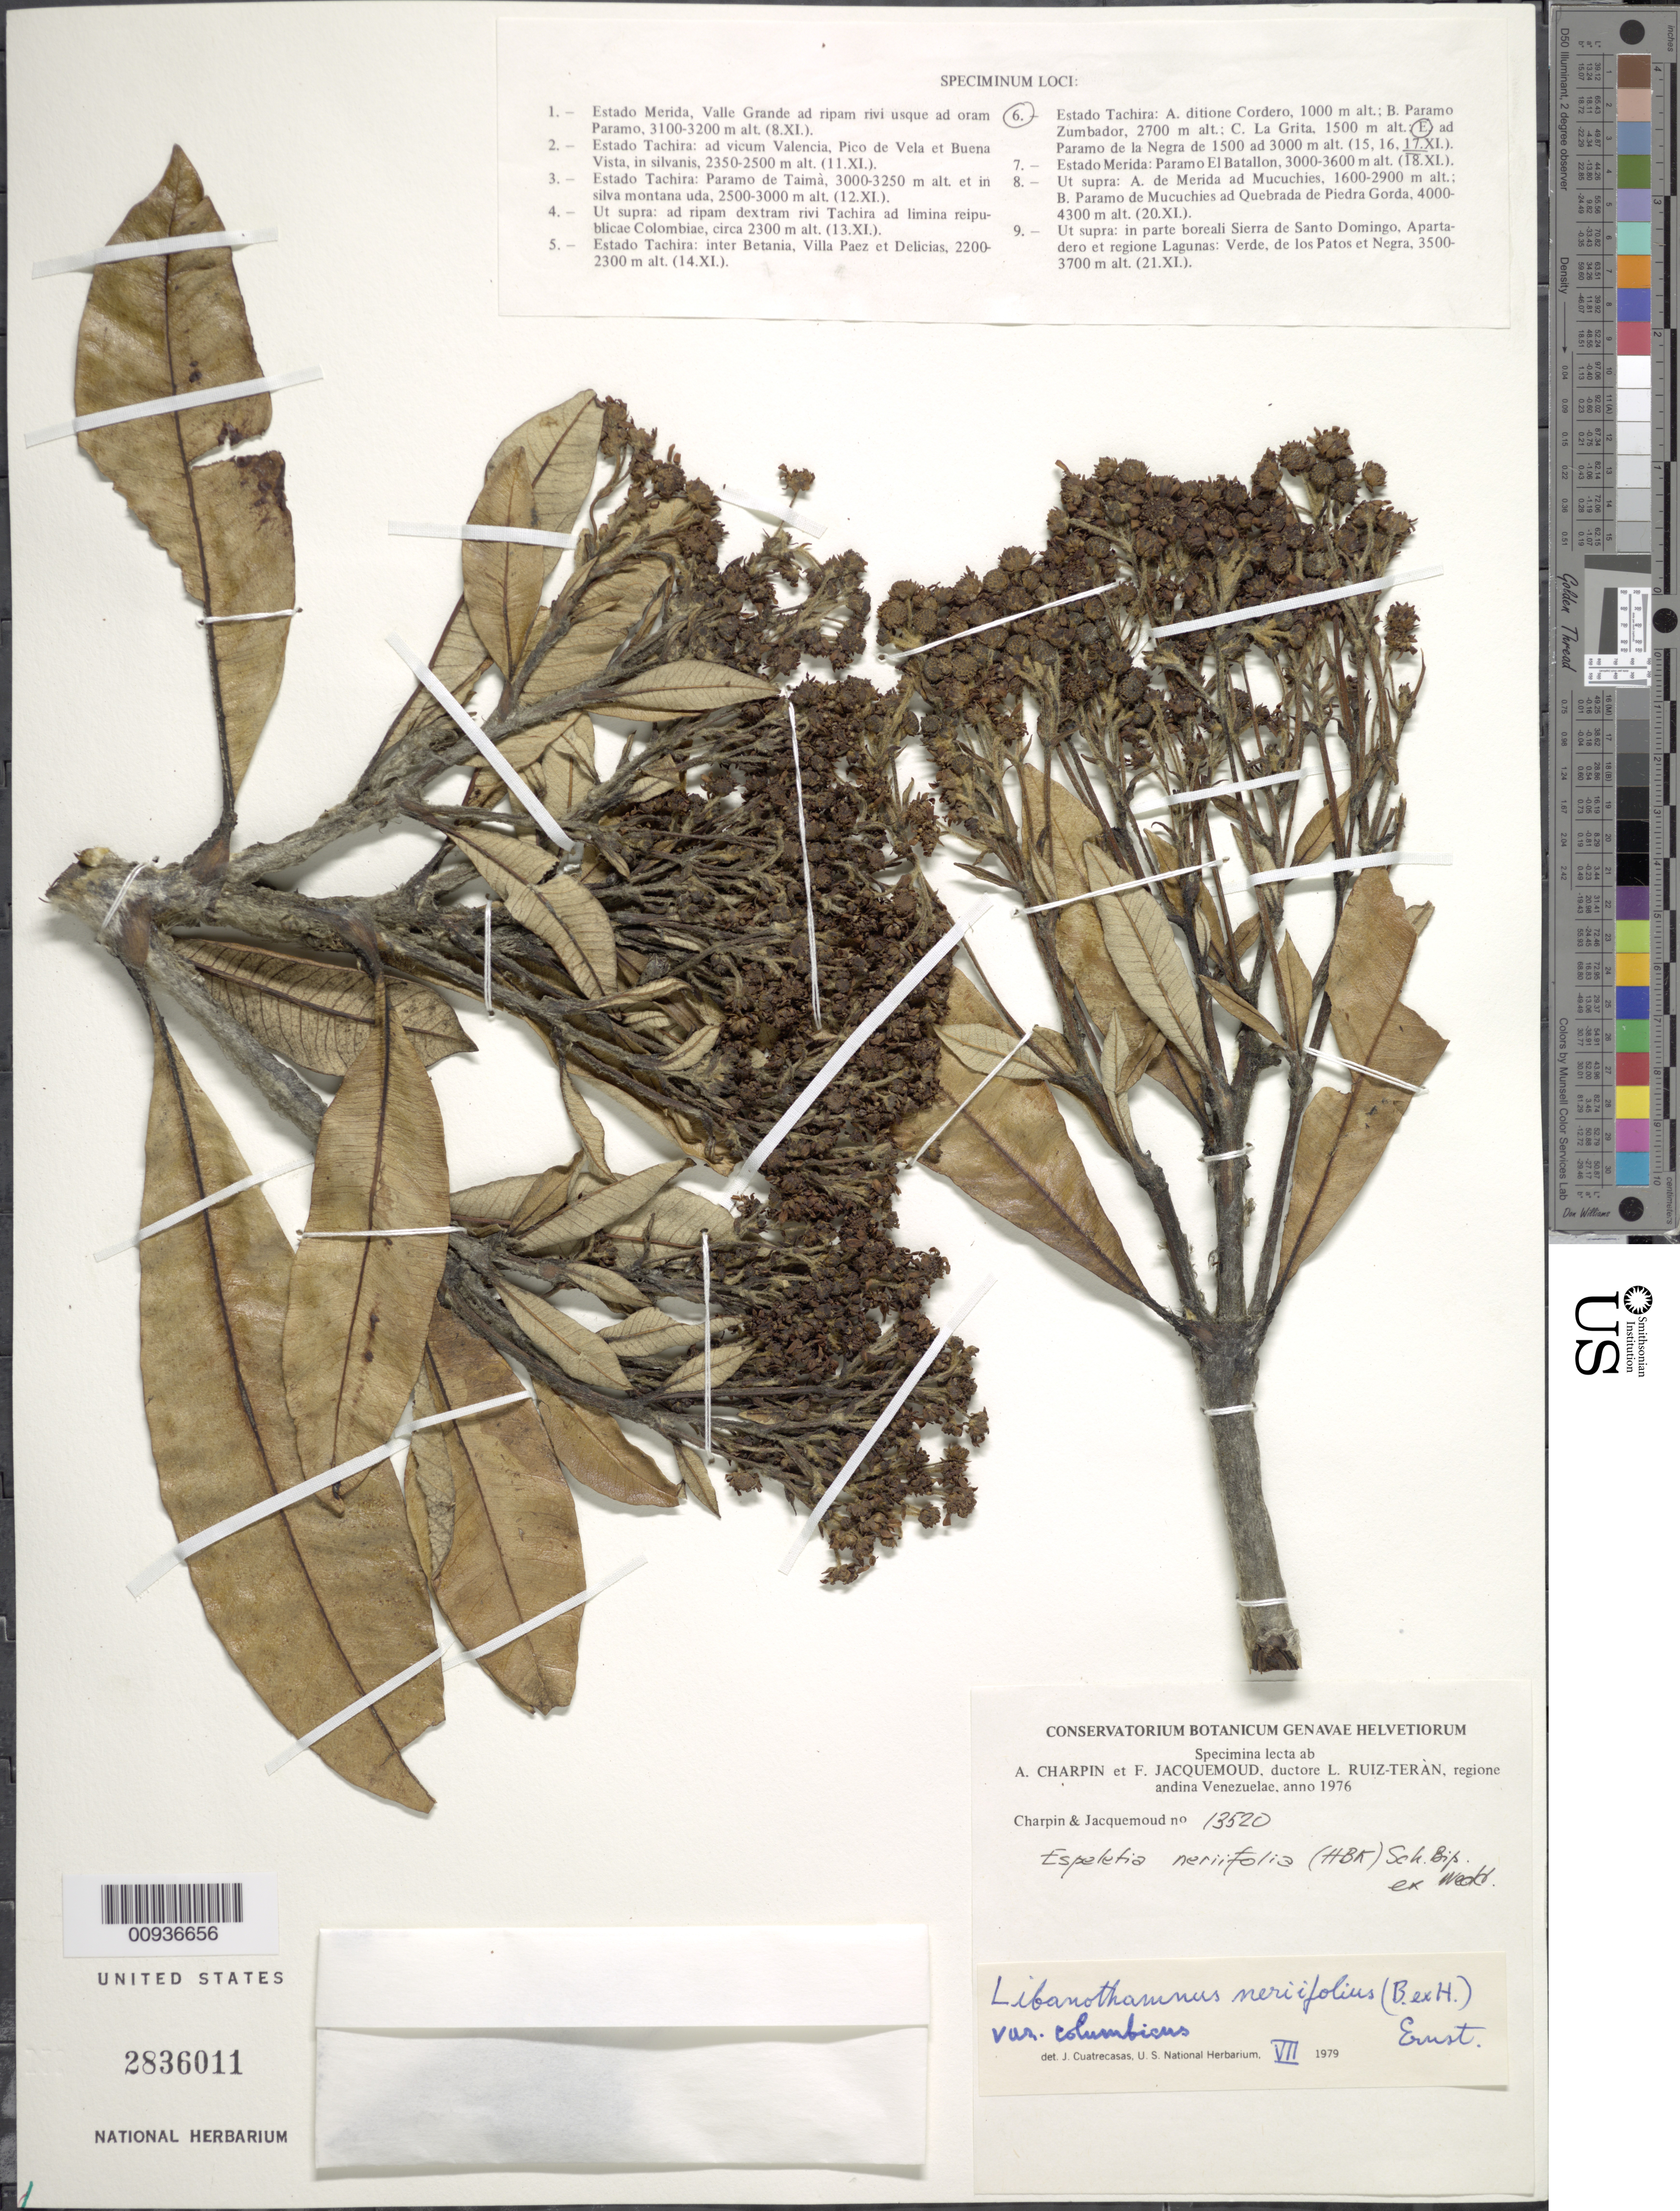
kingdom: Plantae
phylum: Tracheophyta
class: Magnoliopsida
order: Asterales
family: Asteraceae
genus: Libanothamnus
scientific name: Libanothamnus neriifolius var. columbicus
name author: (Cuatrec.) Cuatrec.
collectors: A. Charpin & F. Jacquemoud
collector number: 13520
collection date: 1976-11-17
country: Venezuela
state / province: Táchira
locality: Páramo de La Negra.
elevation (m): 1500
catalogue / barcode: US 2836011